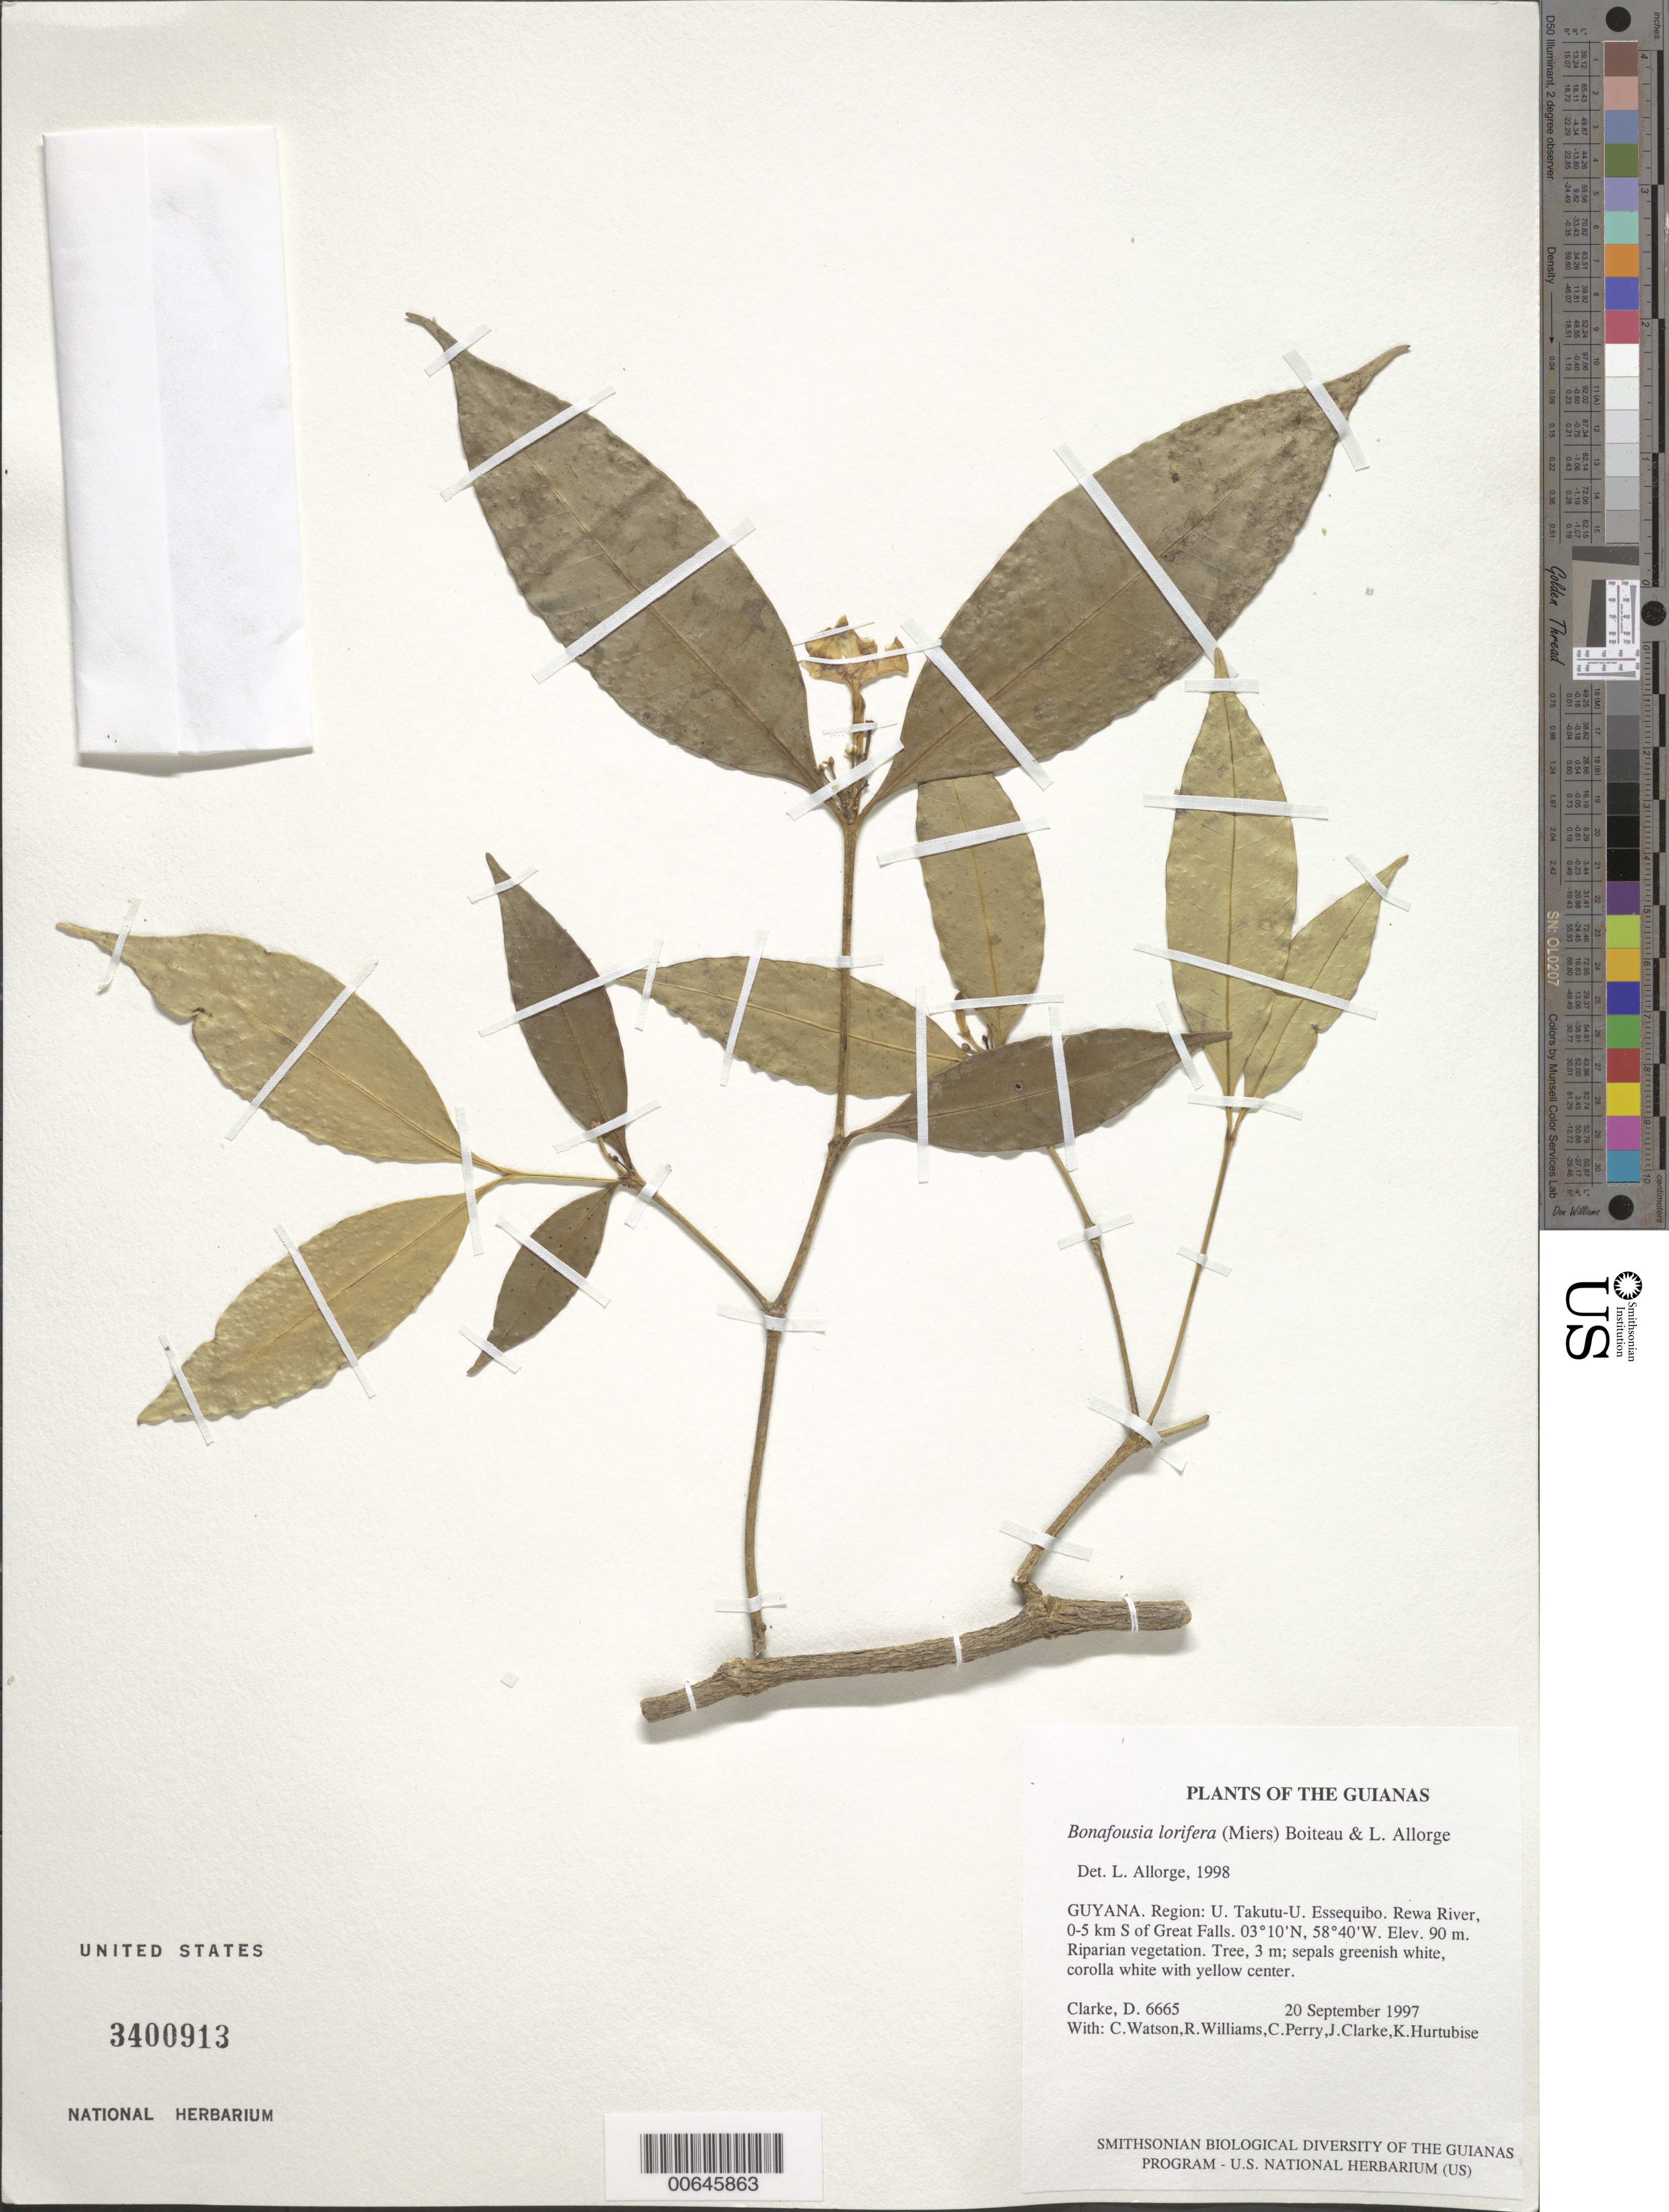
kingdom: Plantae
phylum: Tracheophyta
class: Magnoliopsida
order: Gentianales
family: Apocynaceae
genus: Bonafousia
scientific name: Bonafousia lorifera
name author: (Miers) Boiteau & L. Allorge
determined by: Allorge, L.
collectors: H. D. Clarke, C. Watson, R. Williams, C. Perry, J. Clarke & K. Hurtubise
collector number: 6665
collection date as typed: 20 September 1997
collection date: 1997-09-20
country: Guyana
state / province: U. Takutu-U. Essequibo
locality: Rewa River, 0-5 km S of Great Falls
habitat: Riparian vegetation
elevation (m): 90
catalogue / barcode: US 3400913